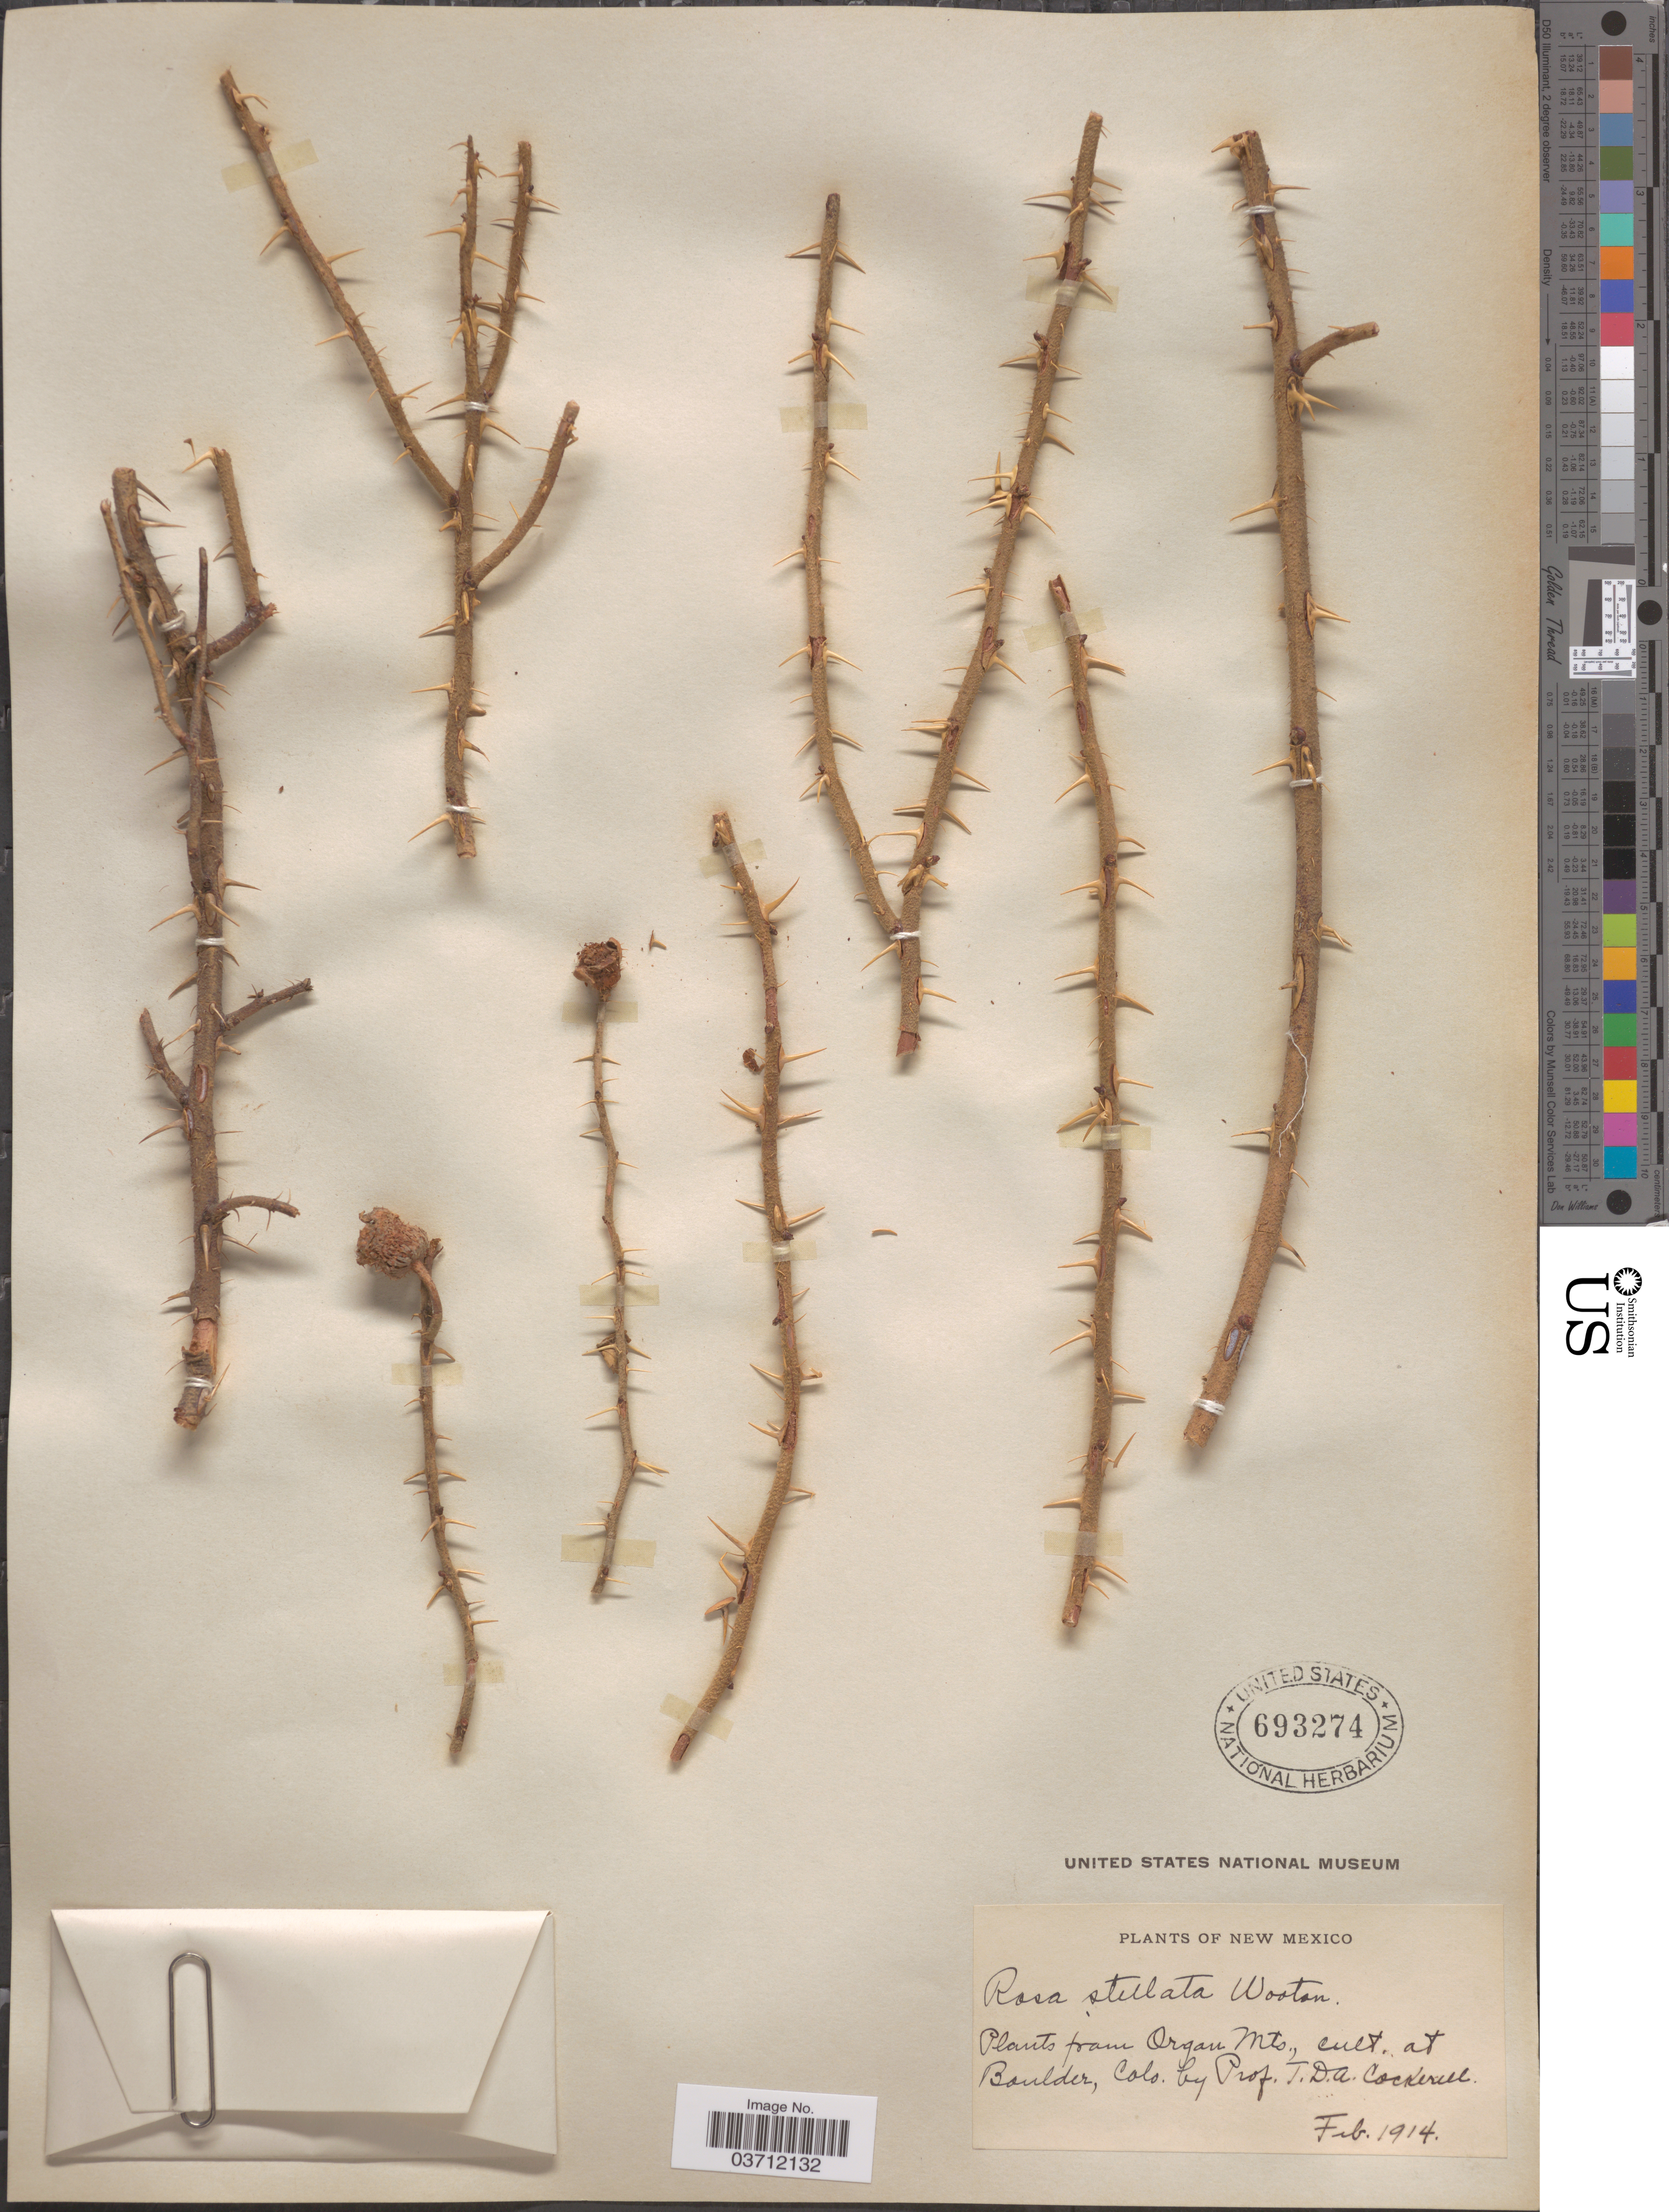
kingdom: Plantae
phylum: Tracheophyta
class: Magnoliopsida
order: Rosales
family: Rosaceae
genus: Rosa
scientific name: Rosa stellata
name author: Wooton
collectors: T. Cockerell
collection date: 1914-02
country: United States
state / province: Colorado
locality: Organ Mts., Cult. at Boulder.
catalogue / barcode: US 693274